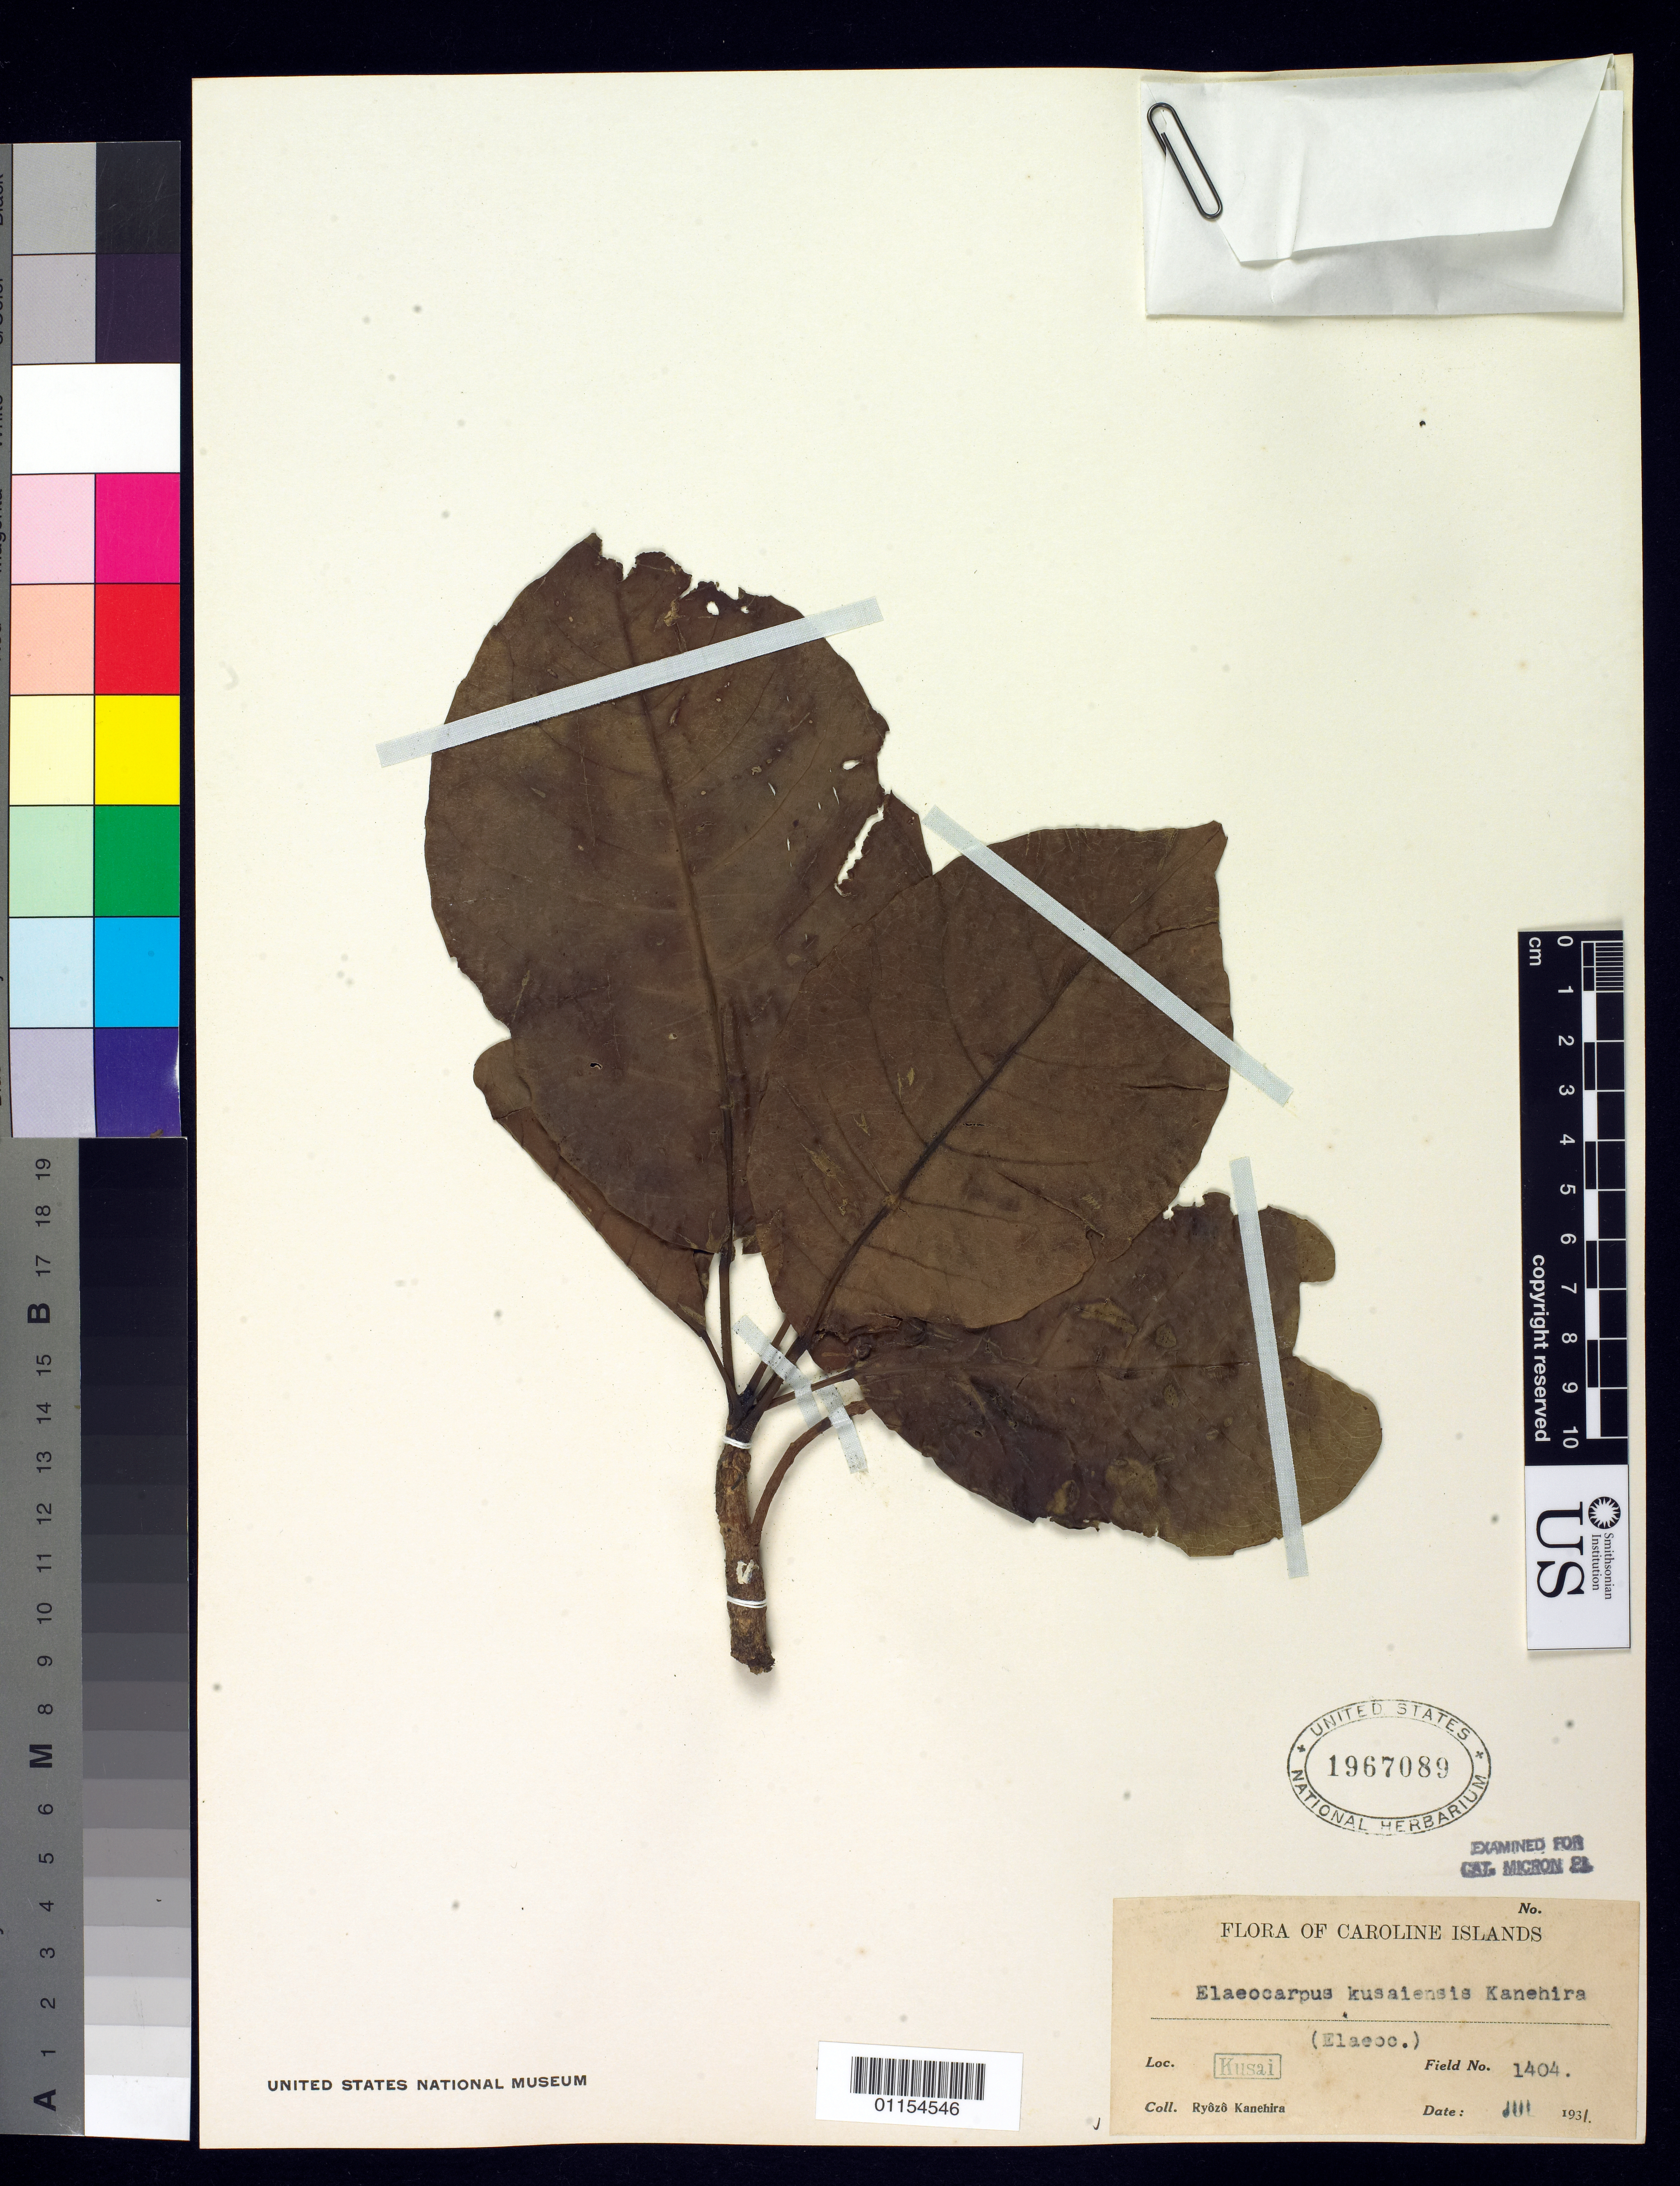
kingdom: Plantae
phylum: Tracheophyta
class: Magnoliopsida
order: Oxalidales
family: Elaeocarpaceae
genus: Elaeocarpus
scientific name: Elaeocarpus kusaiensis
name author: Kaneh.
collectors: R. Kanehira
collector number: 1404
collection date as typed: Jul 1931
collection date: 1931-07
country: Micronesia, Federated States of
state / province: Kosrae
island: Kosrae [Kusaie]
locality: Mt. Hinkoln.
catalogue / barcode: US 1967089